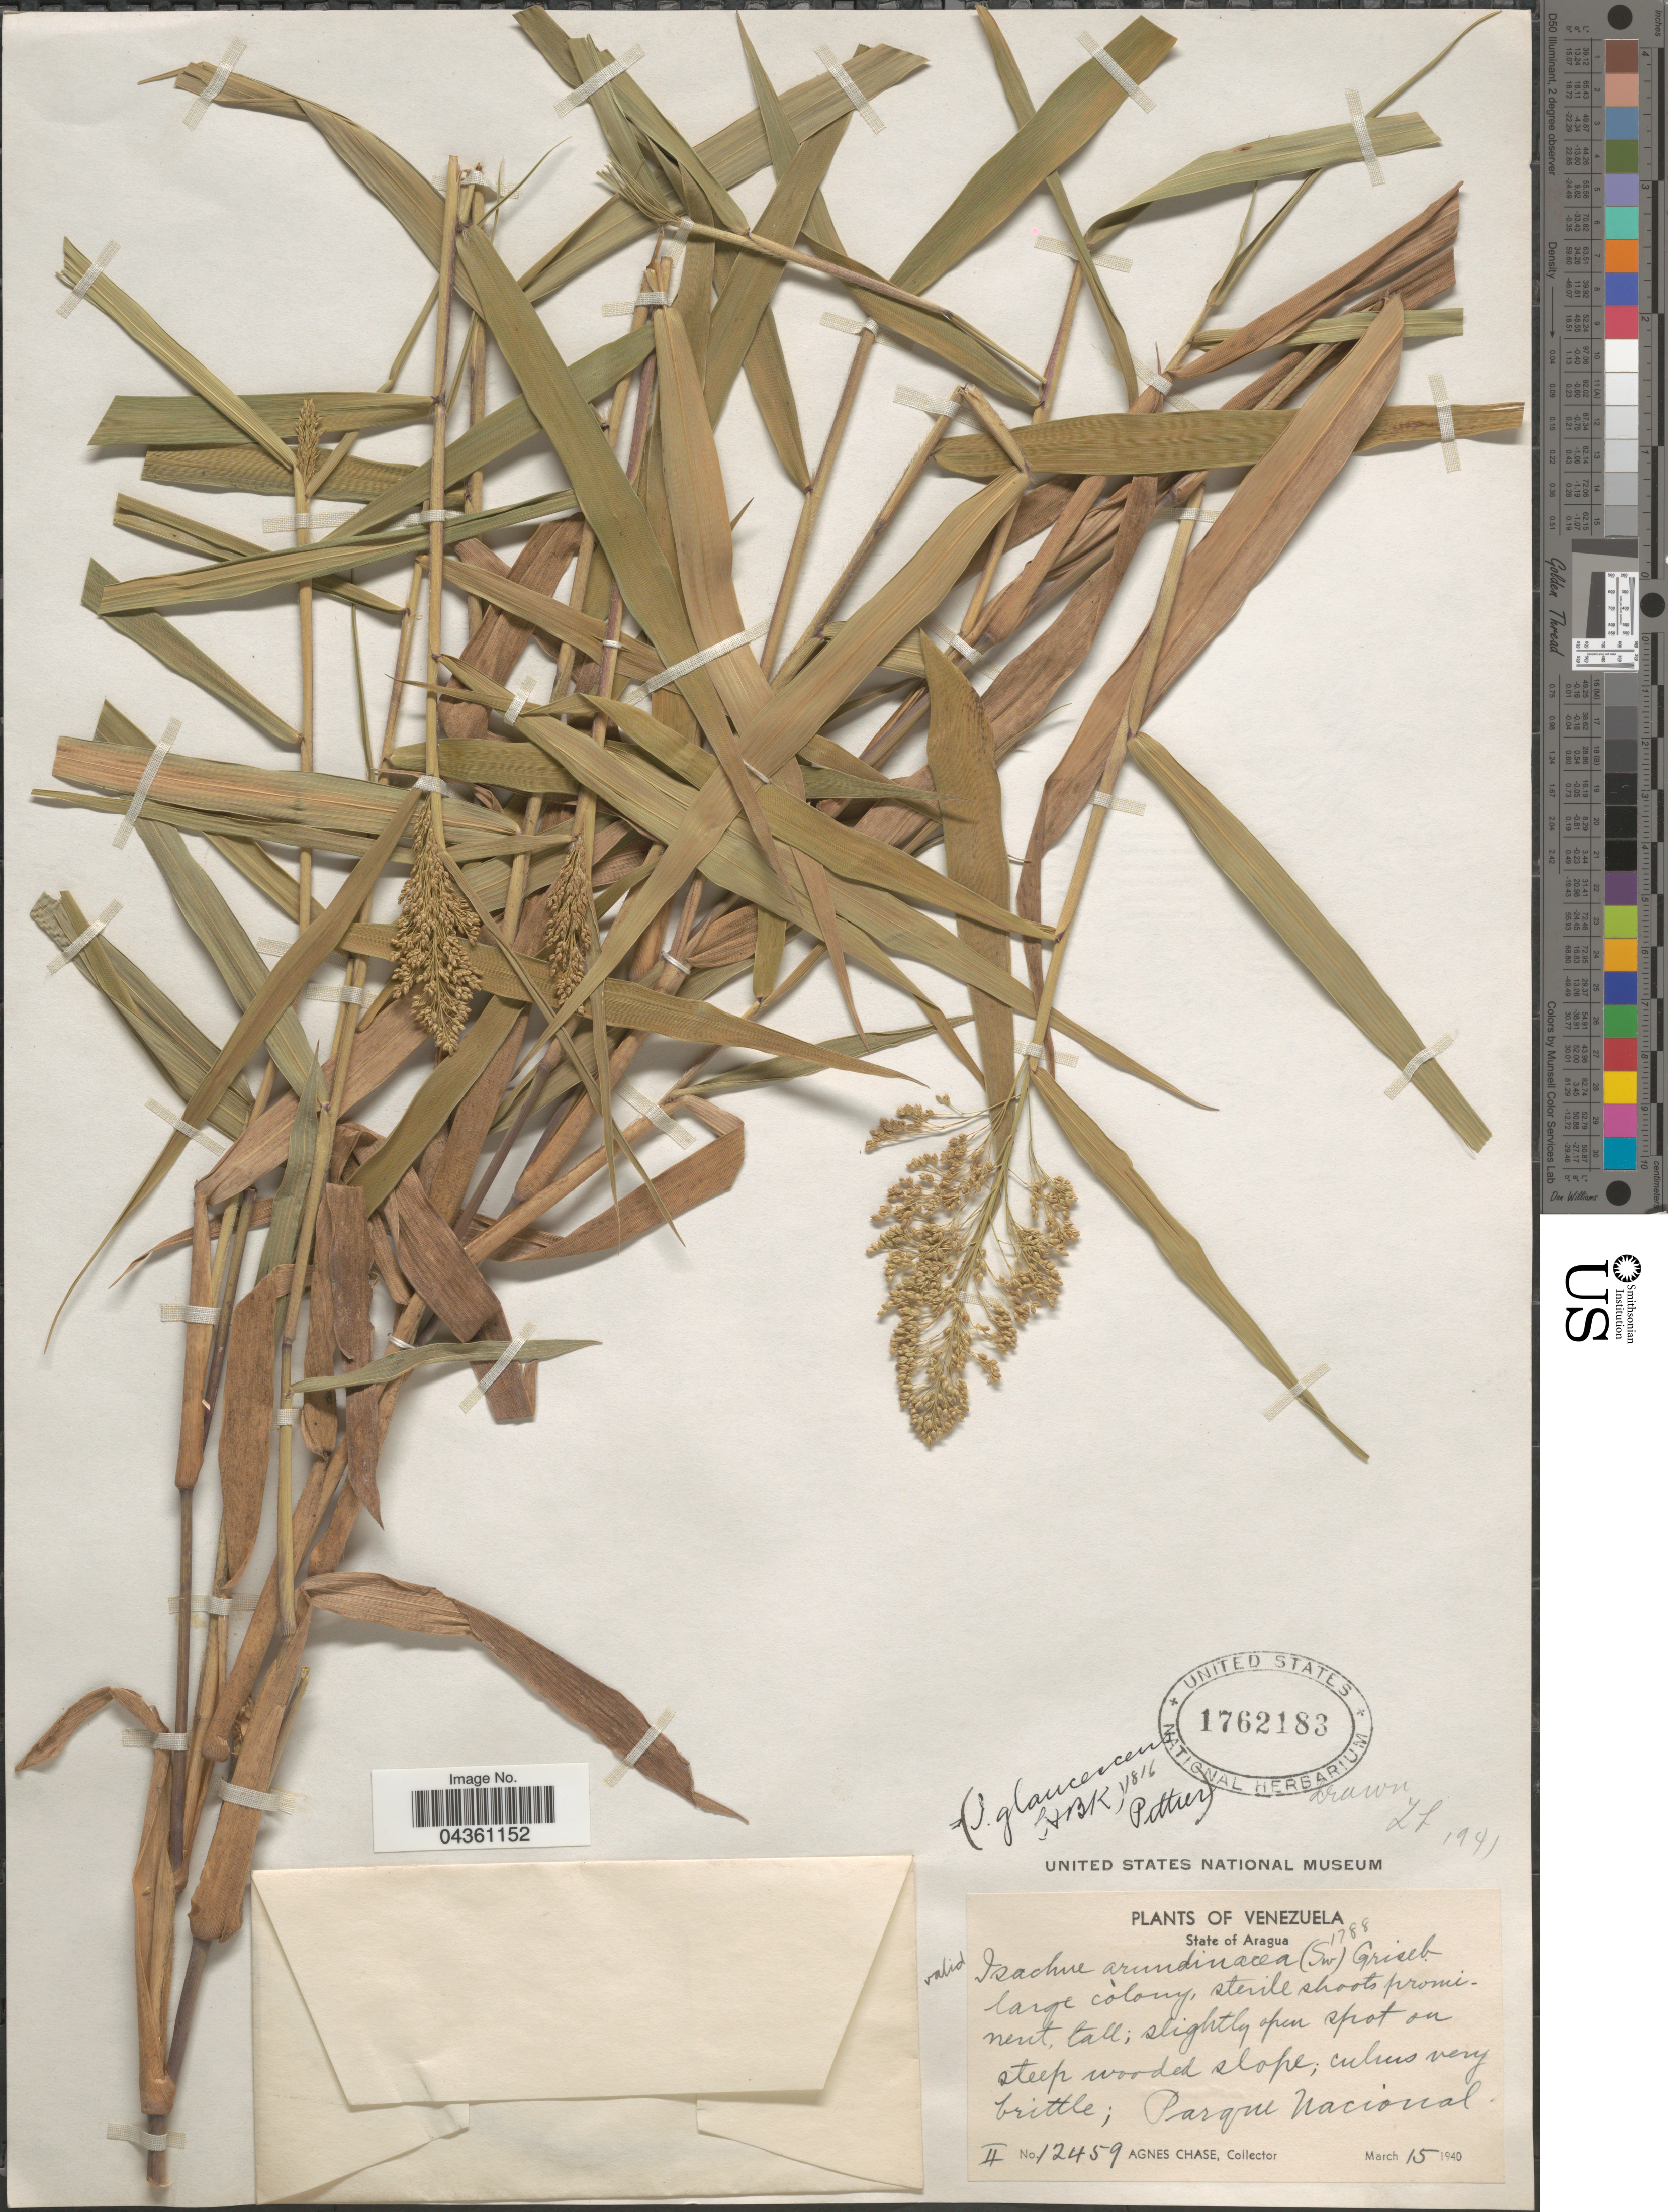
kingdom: Plantae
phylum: Tracheophyta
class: Liliopsida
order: Poales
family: Poaceae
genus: Isachne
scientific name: Isachne ligulata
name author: Swallen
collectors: A. Chase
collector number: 12459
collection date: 1940-03-15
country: Venezuela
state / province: Aragua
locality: Parque Nacional.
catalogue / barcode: US 1762183